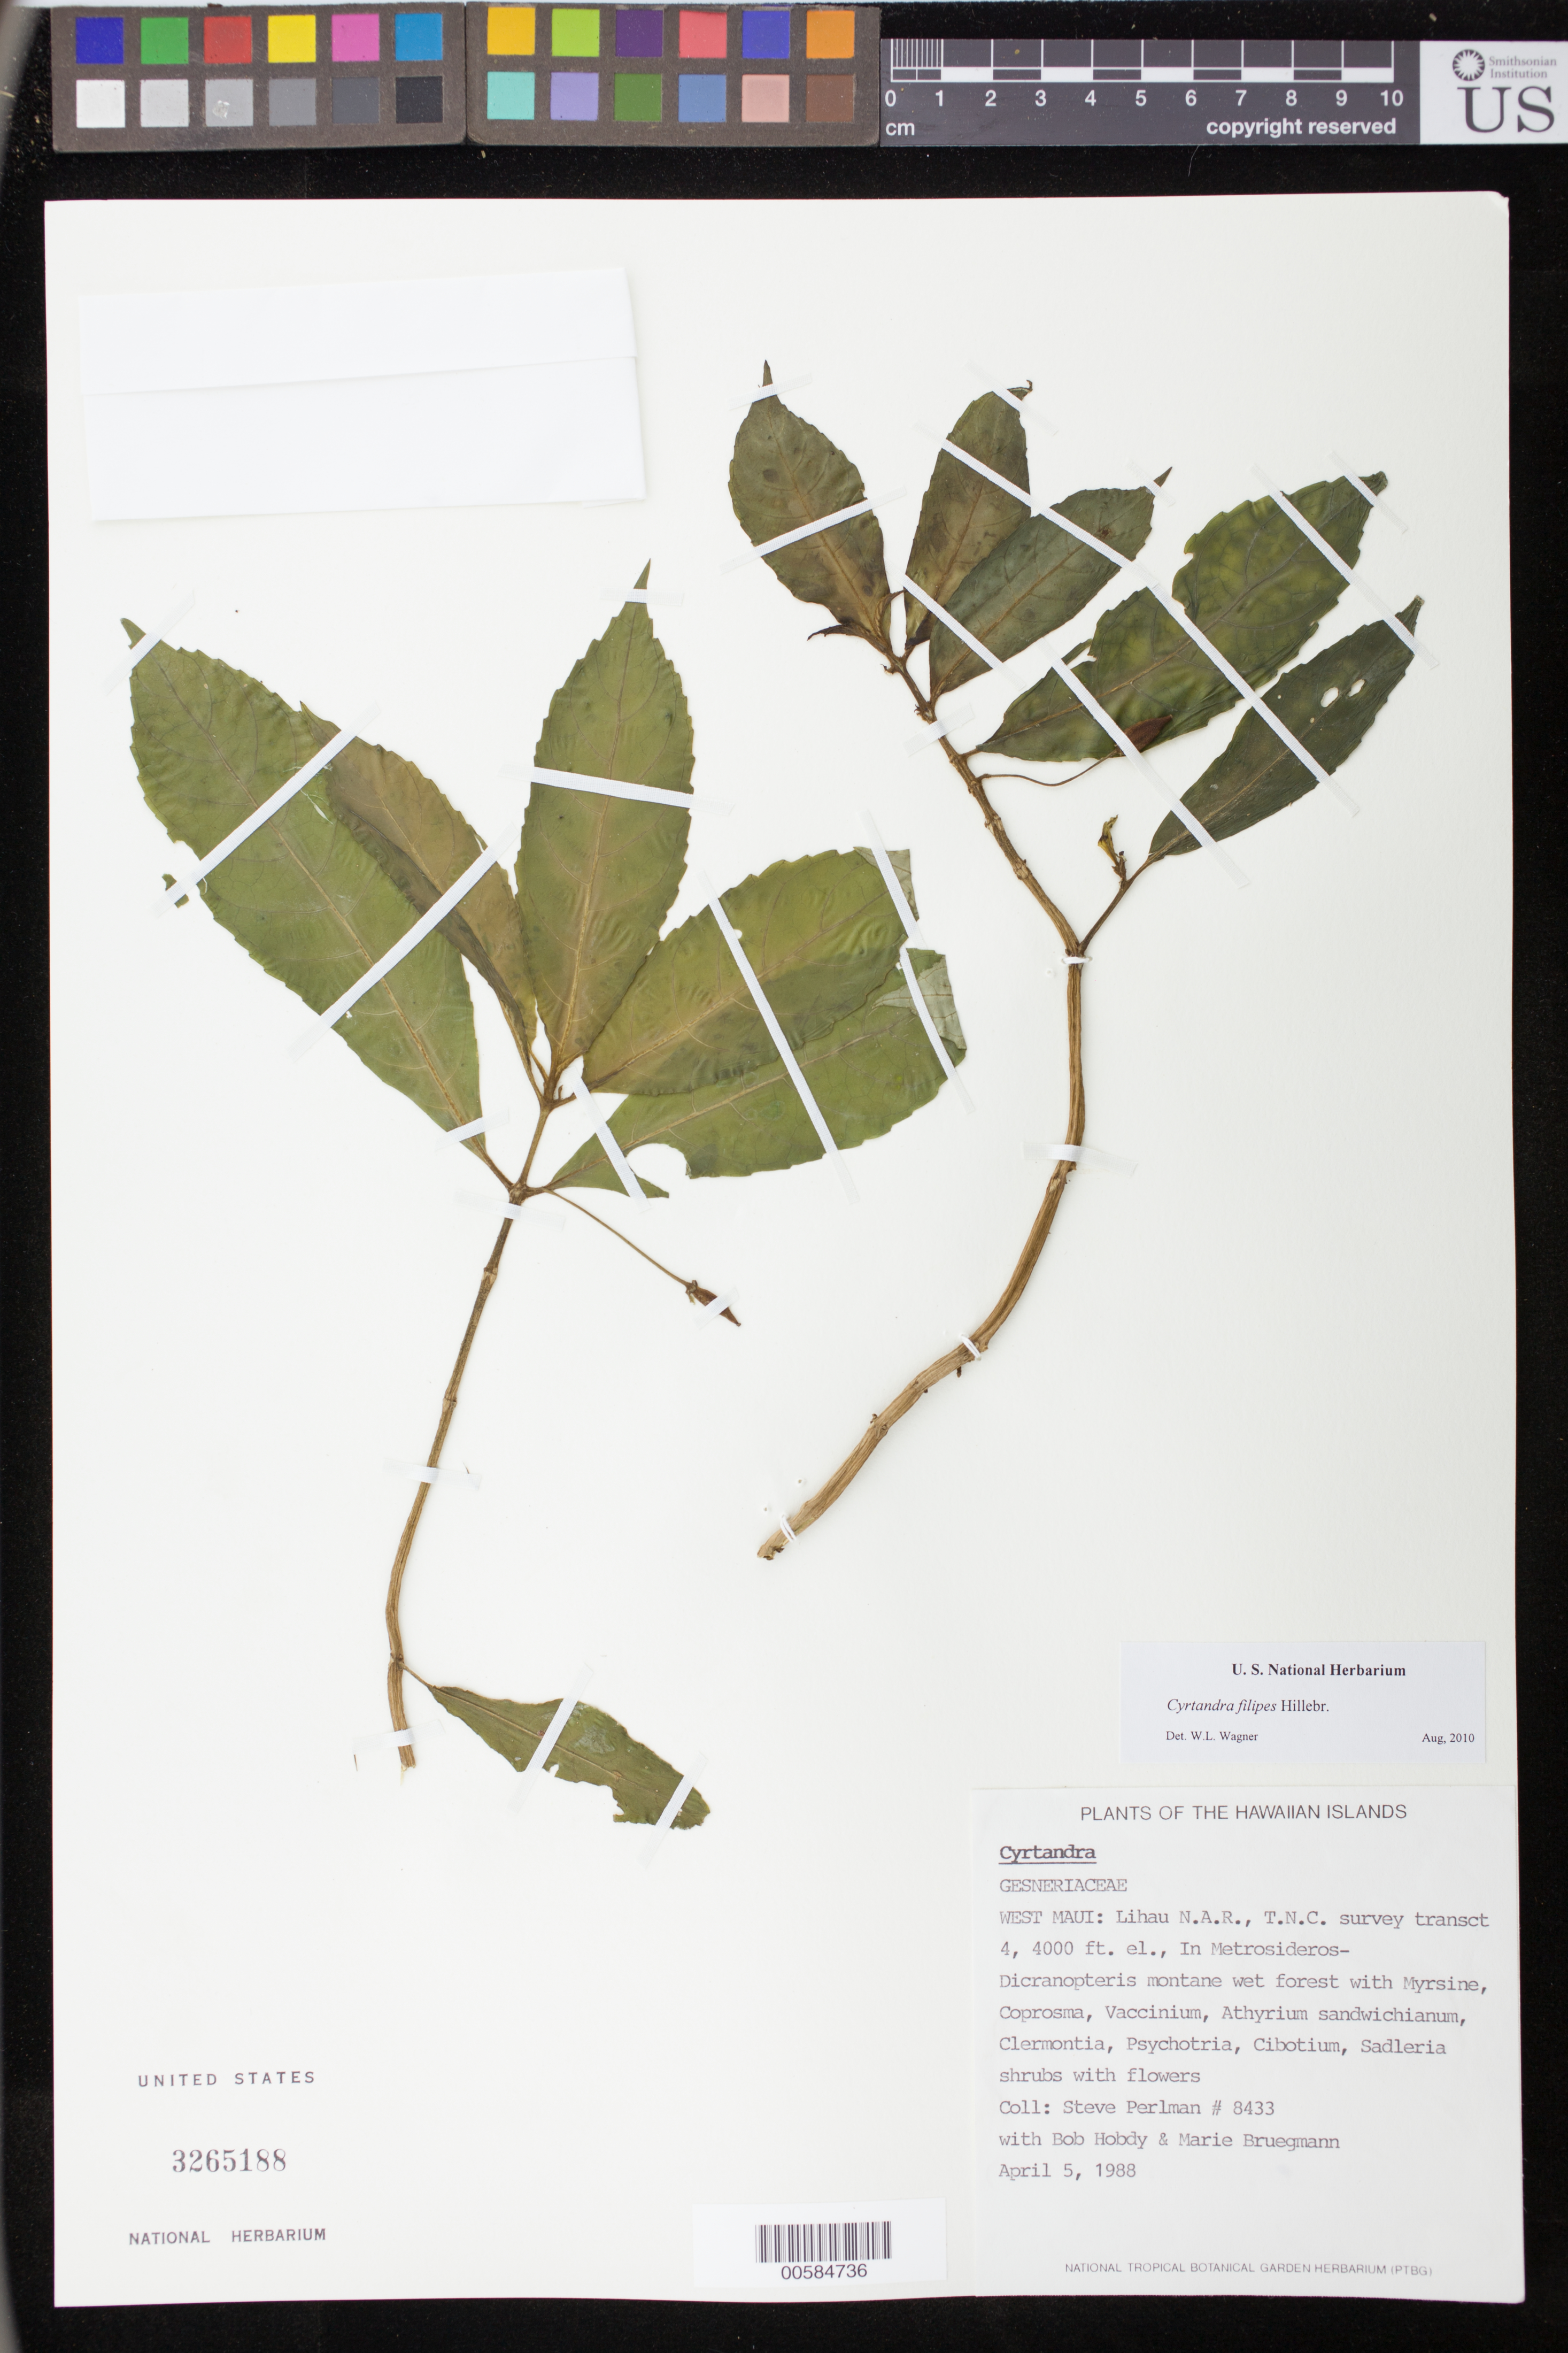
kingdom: Plantae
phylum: Tracheophyta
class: Magnoliopsida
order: Lamiales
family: Gesneriaceae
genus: Cyrtandra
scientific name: Cyrtandra filipes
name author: Hillebr.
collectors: S. P. Perlman, B. Hobdy & M. Bruegmann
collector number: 8433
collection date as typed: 5 Apr 1988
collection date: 1988-04-05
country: United States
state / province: Hawaii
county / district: Maui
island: Maui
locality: W Maui: Lihau N.A.R., T.N.C. survey transect 4.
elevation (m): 1219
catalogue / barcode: US 3265188